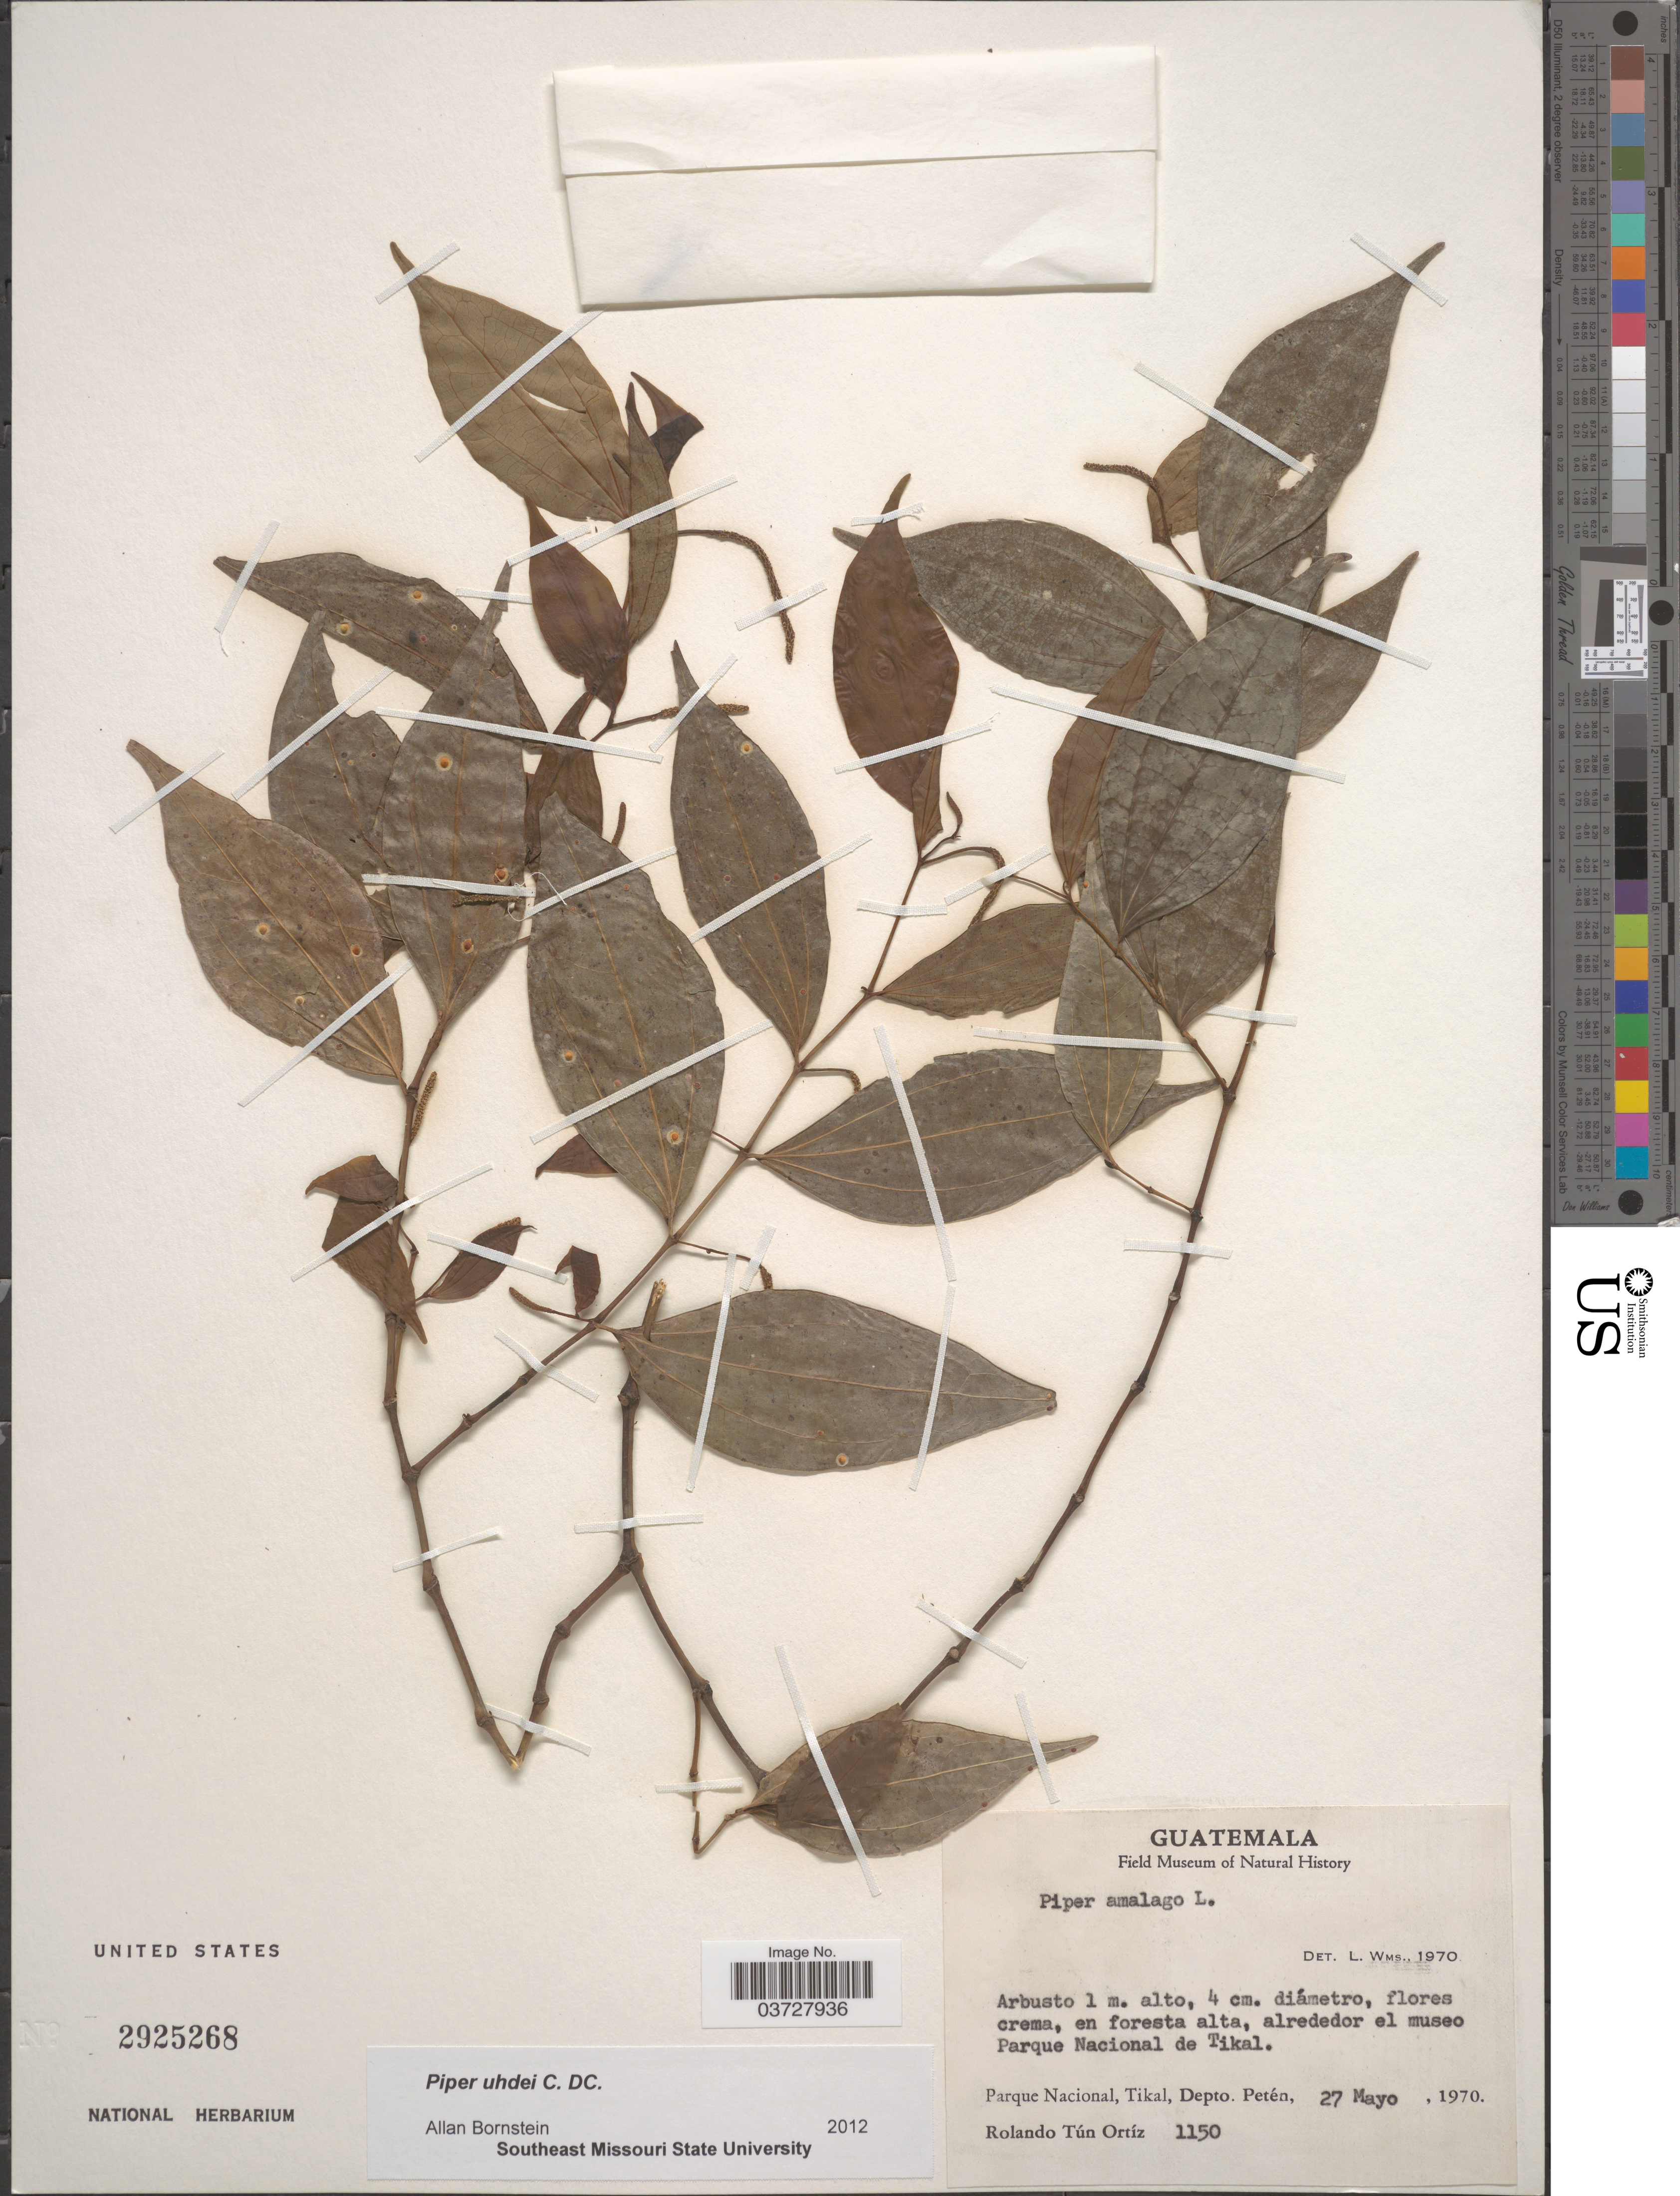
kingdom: Plantae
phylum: Tracheophyta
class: Magnoliopsida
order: Piperales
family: Piperaceae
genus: Piper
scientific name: Piper uhdei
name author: C. DC.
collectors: R. T. Ortíz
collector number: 1150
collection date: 1970-05-27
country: Guatemala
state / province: El Peten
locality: Alrededor el museo Parque Nacional de Tikal. Parque Nacional, Tikal, Depto. Petén.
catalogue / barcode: US 2925268